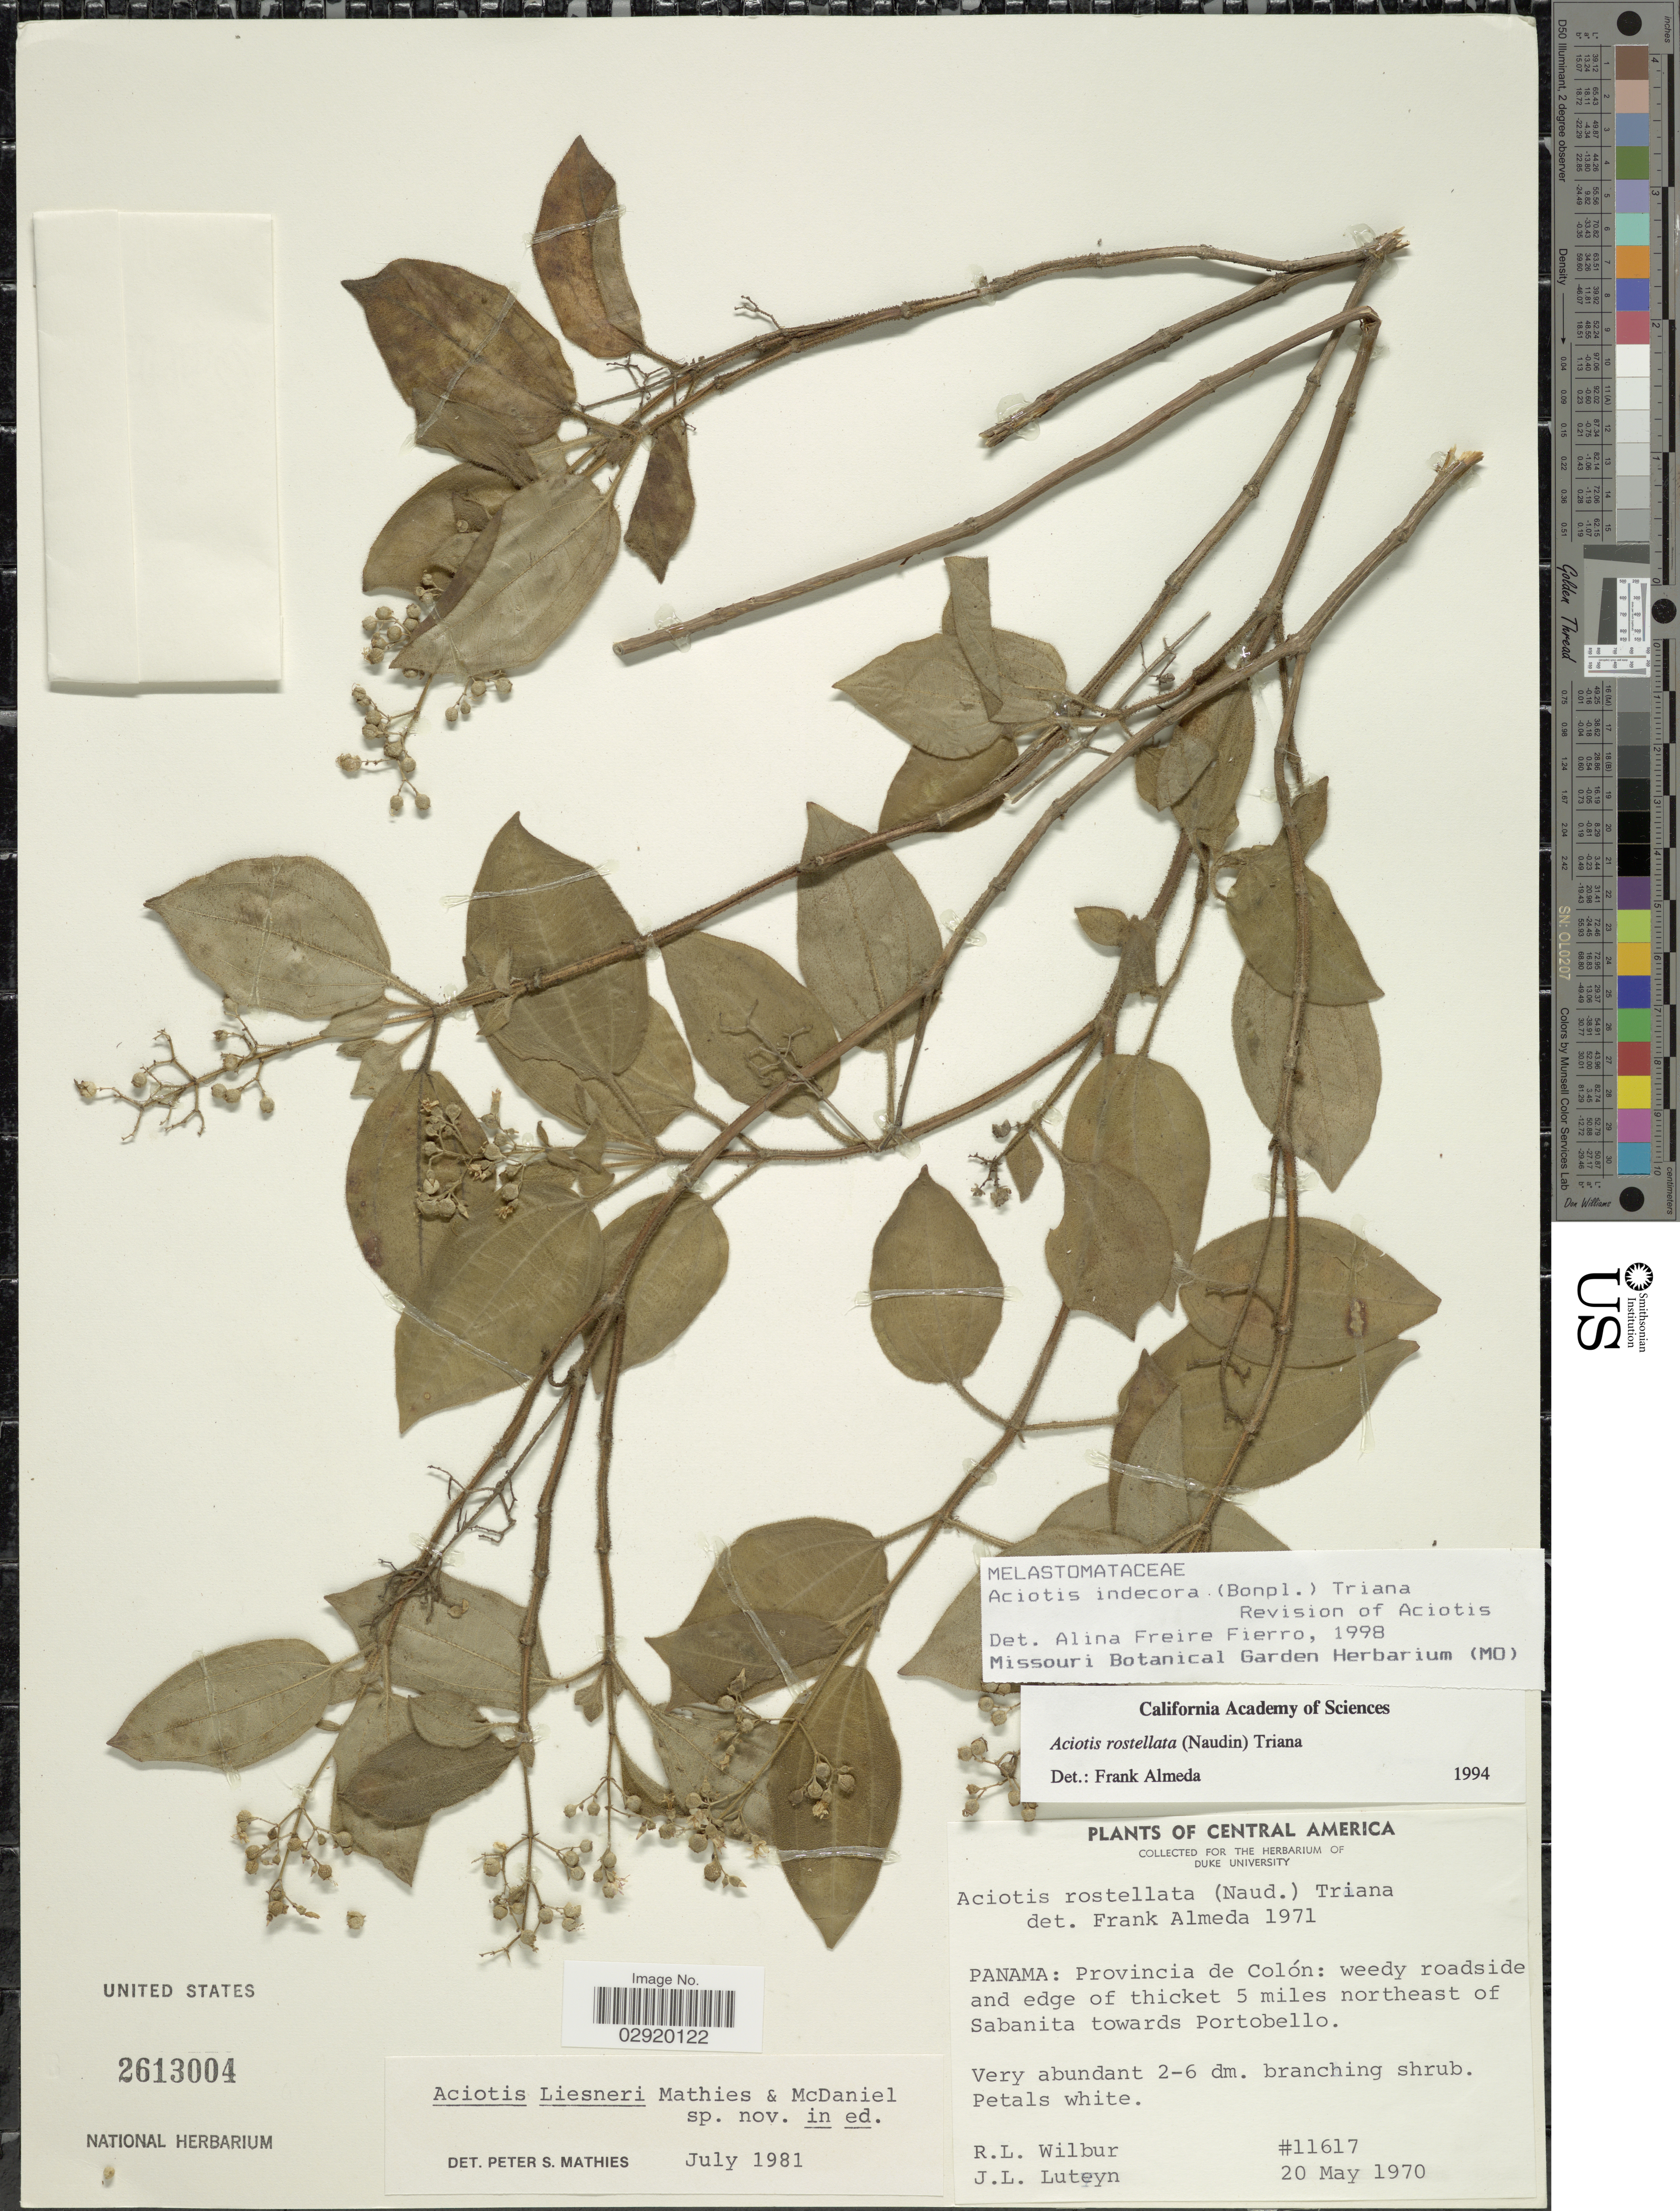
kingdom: Plantae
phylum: Tracheophyta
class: Magnoliopsida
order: Myrtales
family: Melastomataceae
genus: Aciotis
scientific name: Aciotis indecora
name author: (Bonpl.) Triana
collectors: R. L. Wilbur & J. Luteyn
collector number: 11617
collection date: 1970-05-20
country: Panama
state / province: Colón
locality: Weedy roadside and edge of thicket 5 miles northeast of Sabanita towards Portobello.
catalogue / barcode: US 2613004